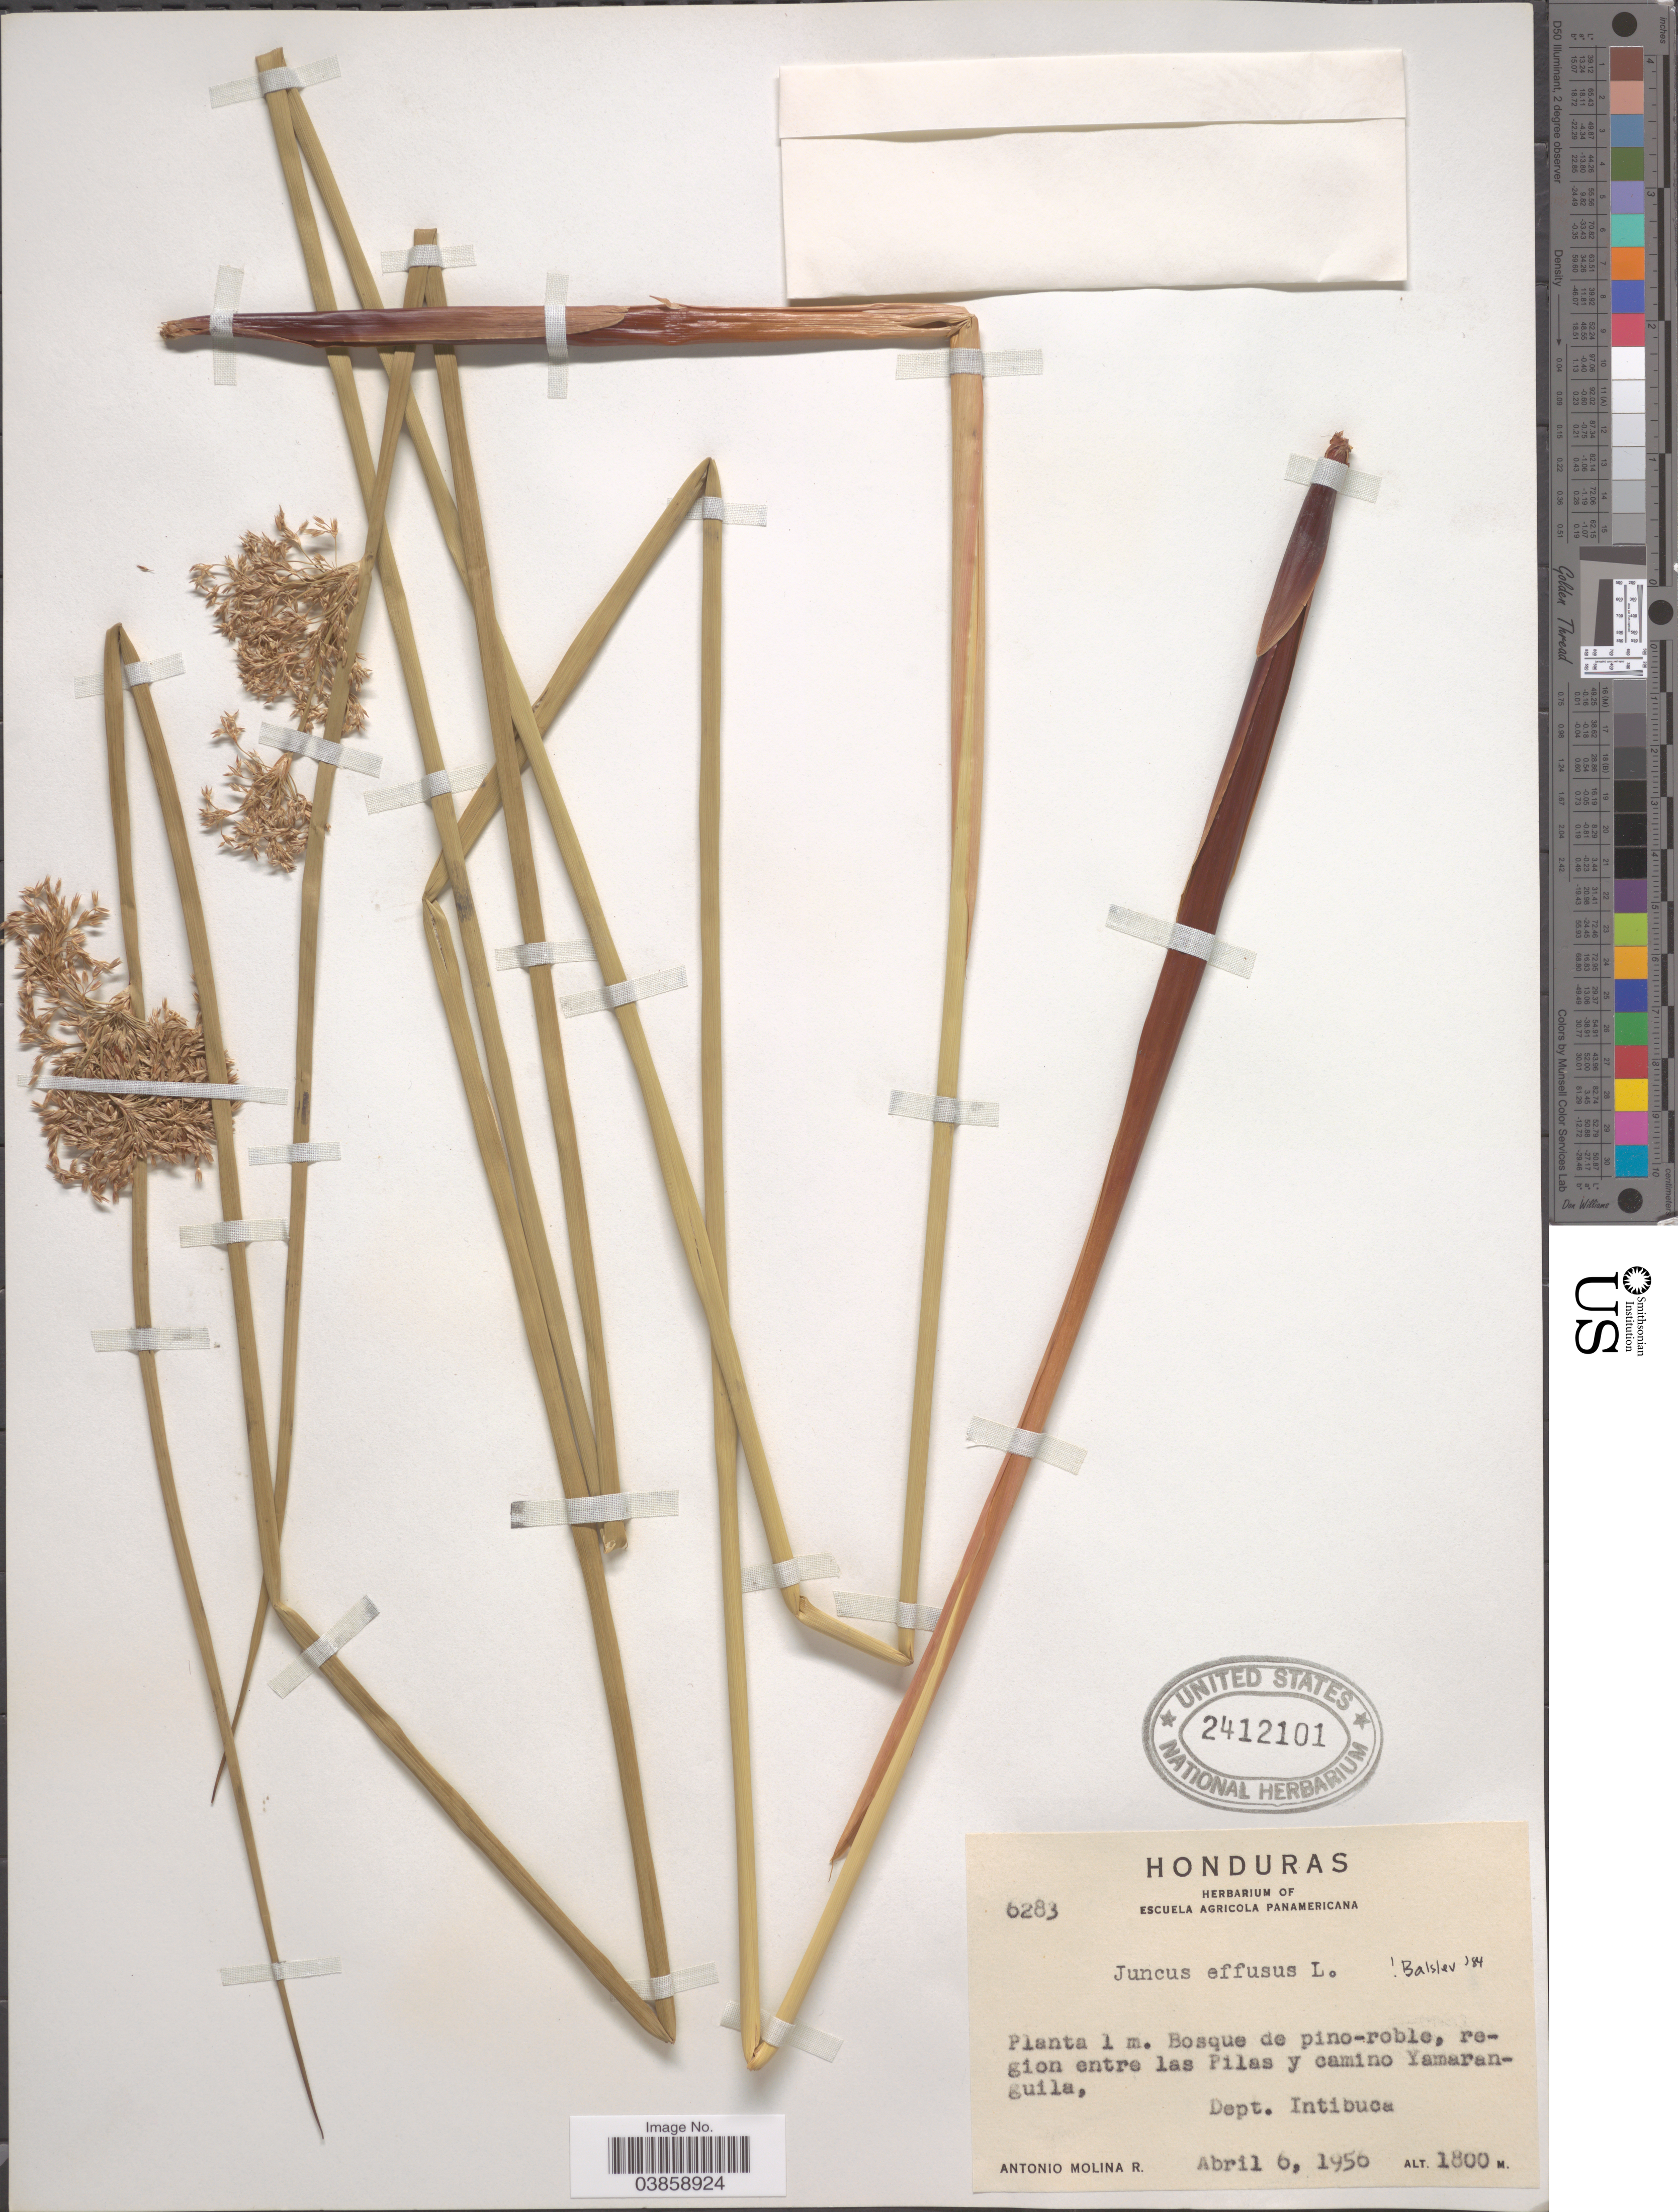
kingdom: Plantae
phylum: Tracheophyta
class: Liliopsida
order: Poales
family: Juncaceae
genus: Juncus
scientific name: Juncus effusus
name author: L.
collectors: A. Molina R.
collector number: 6283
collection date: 1956-04-06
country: Honduras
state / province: Intibuca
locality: Region entre las Pilas y camino Yamaranguila, Dept. Intibuca.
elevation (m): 1800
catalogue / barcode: US 2412101